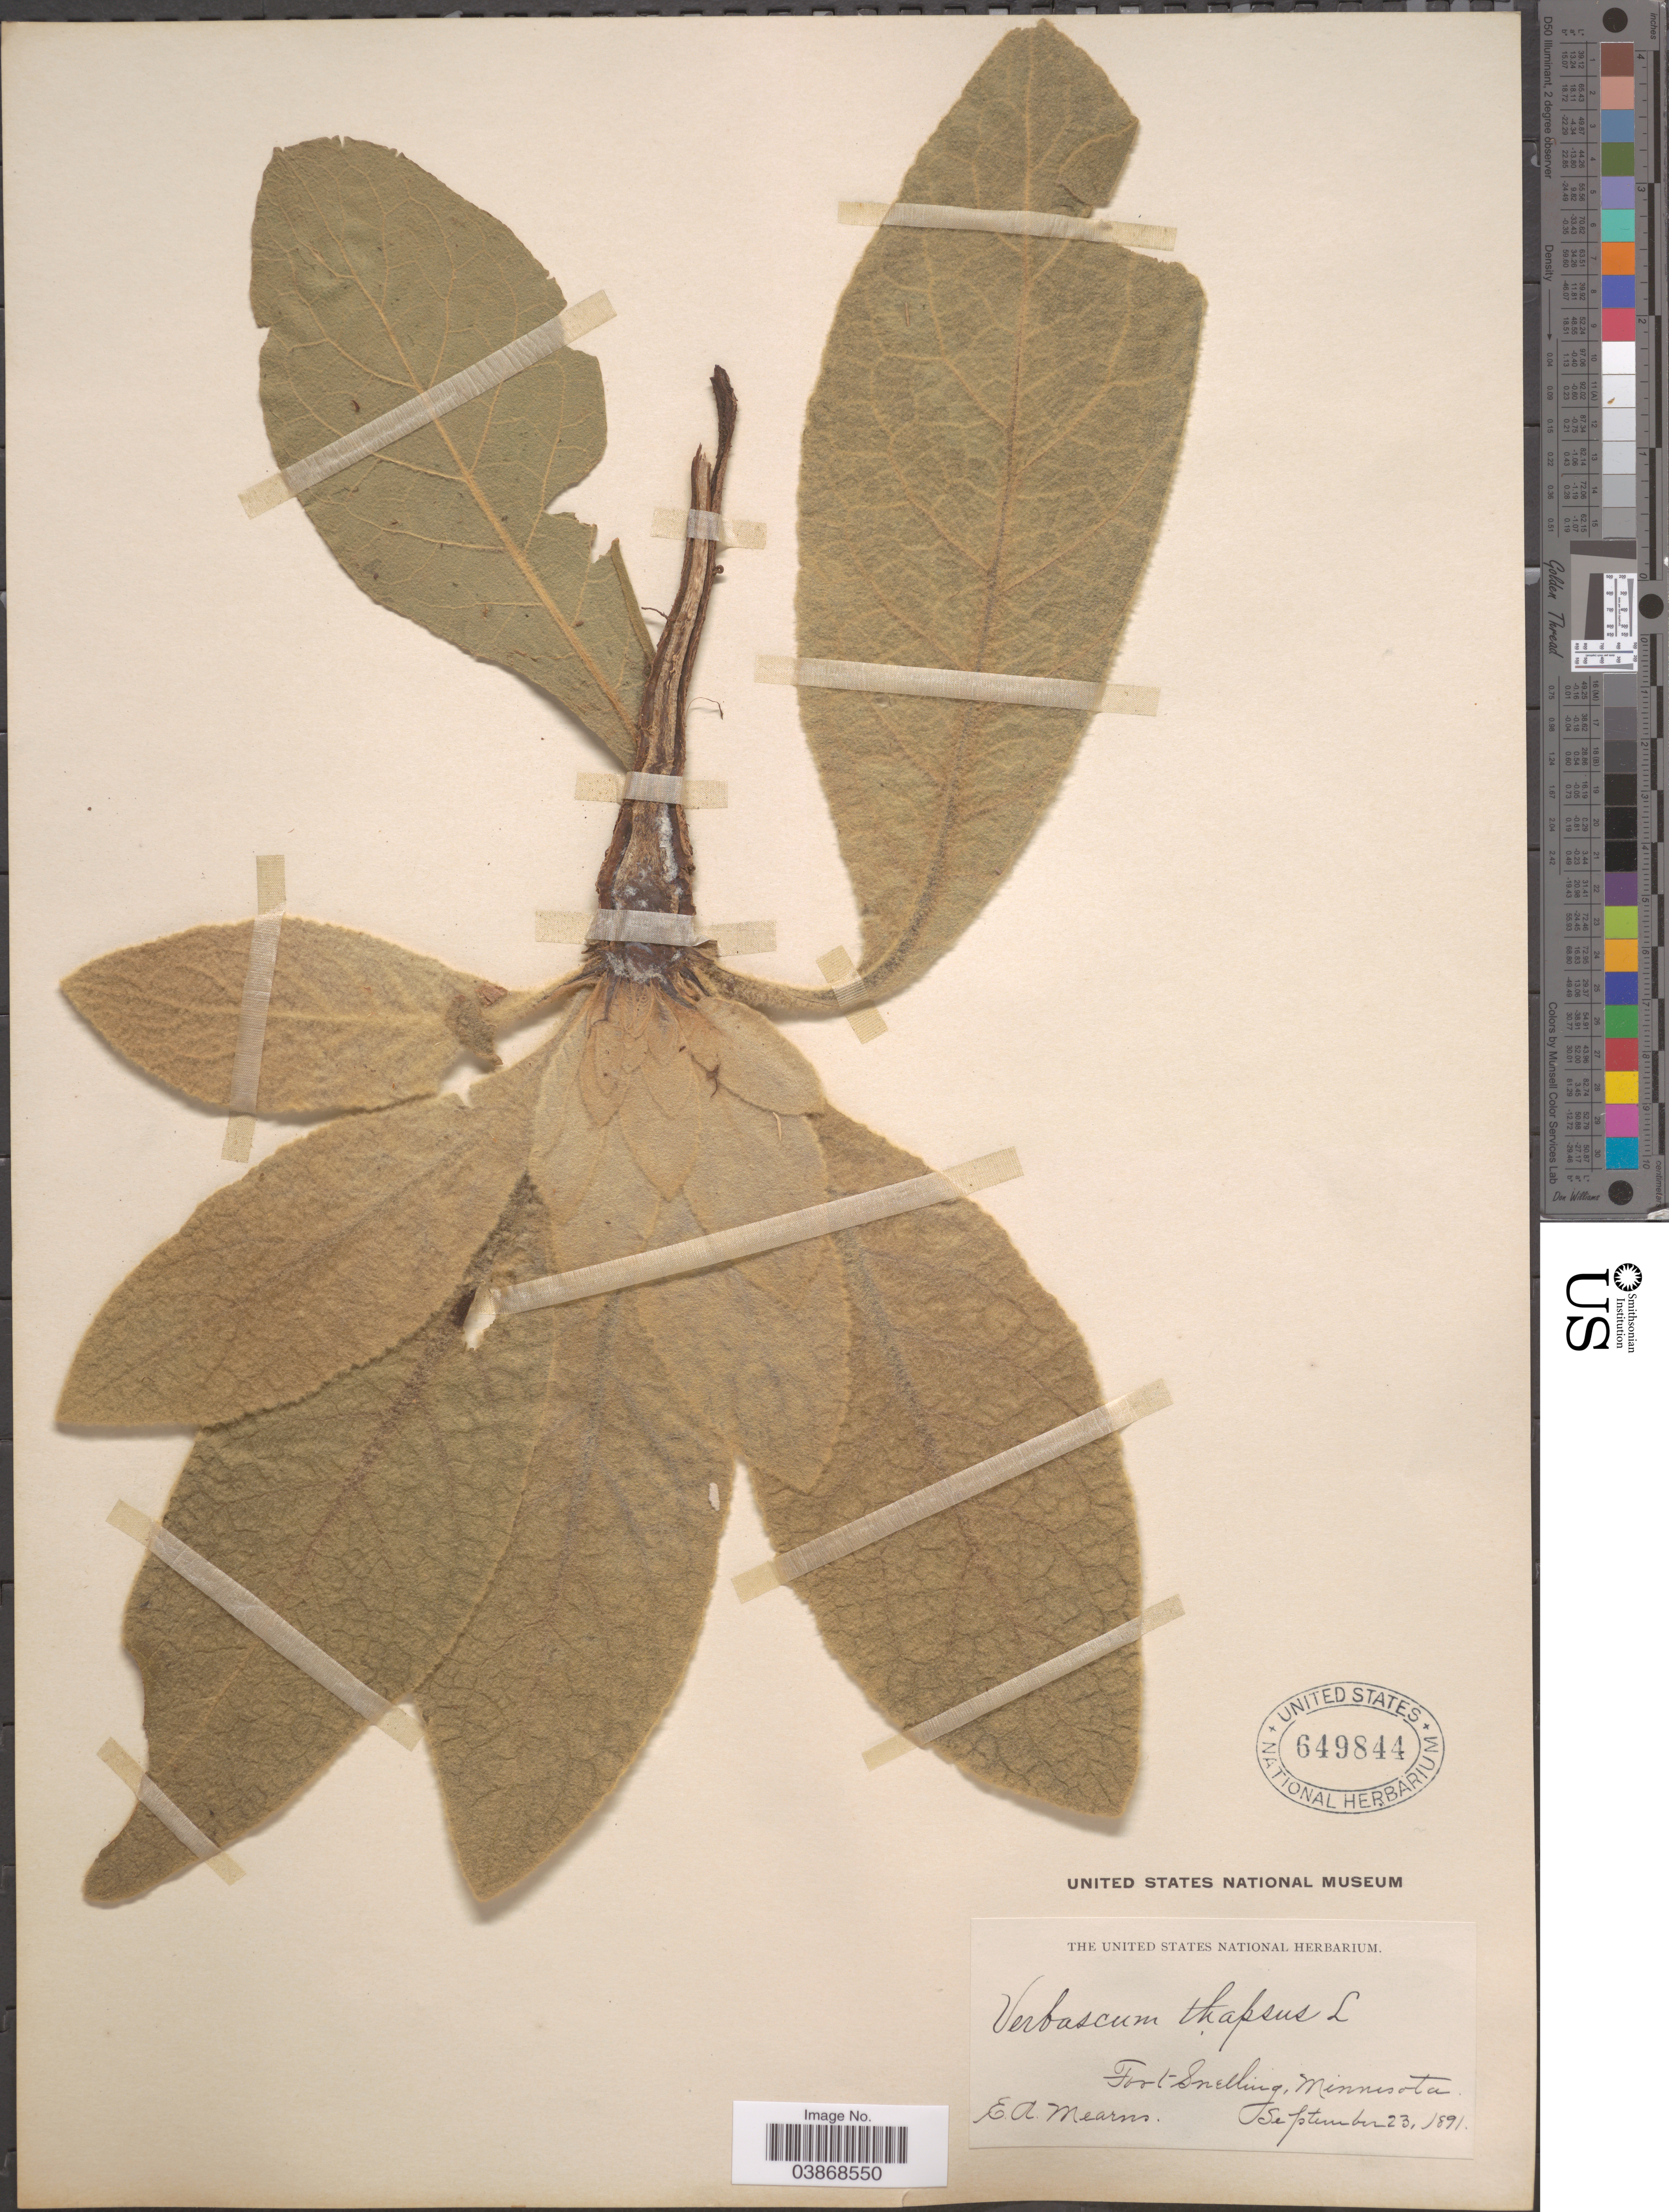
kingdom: Plantae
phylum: Tracheophyta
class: Magnoliopsida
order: Lamiales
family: Scrophulariaceae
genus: Verbascum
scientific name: Verbascum thapsus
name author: L.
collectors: E. A. Mearns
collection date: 1891-09-23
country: United States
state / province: Minnesota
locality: Fort Snelling.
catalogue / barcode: US 649844